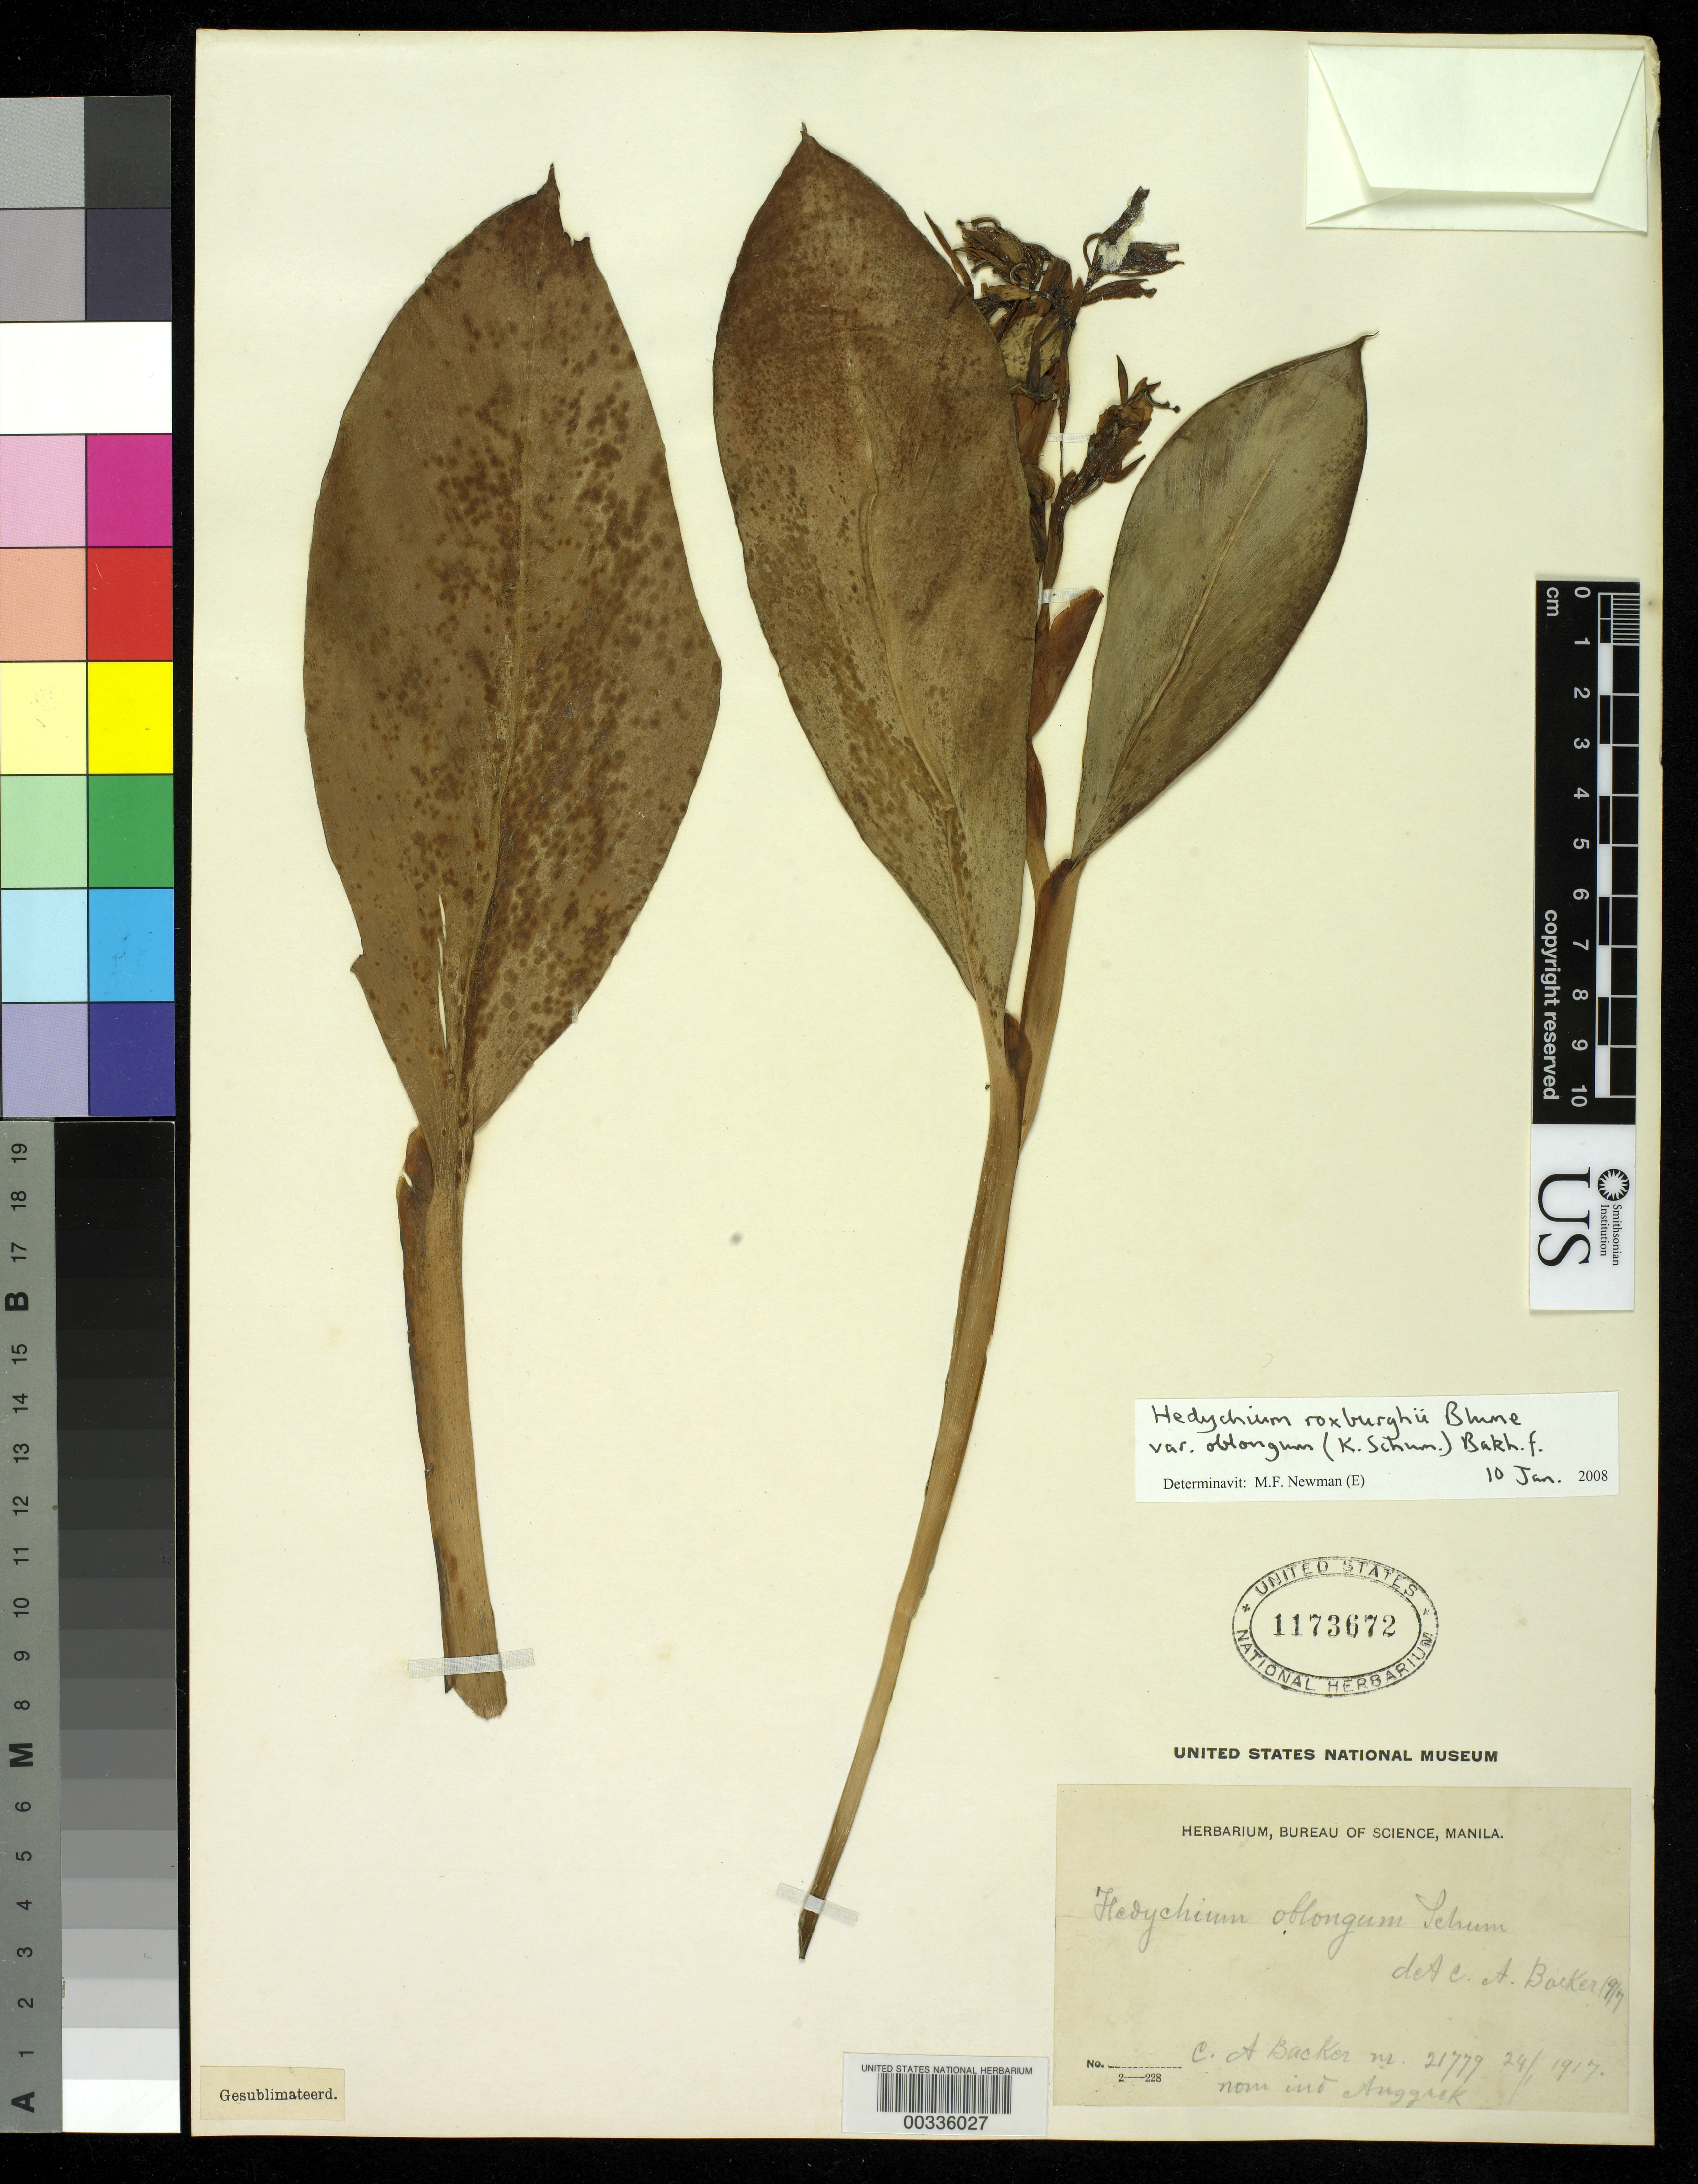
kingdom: Plantae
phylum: Tracheophyta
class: Liliopsida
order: Zingiberales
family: Zingiberaceae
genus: Hedychium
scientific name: Hedychium oblongum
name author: K. Schum.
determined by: Backer, Cornelis A.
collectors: C. A. Backer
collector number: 21799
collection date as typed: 24 Jan 1917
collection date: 1917-01-24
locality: Anggrak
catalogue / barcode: US 1173672